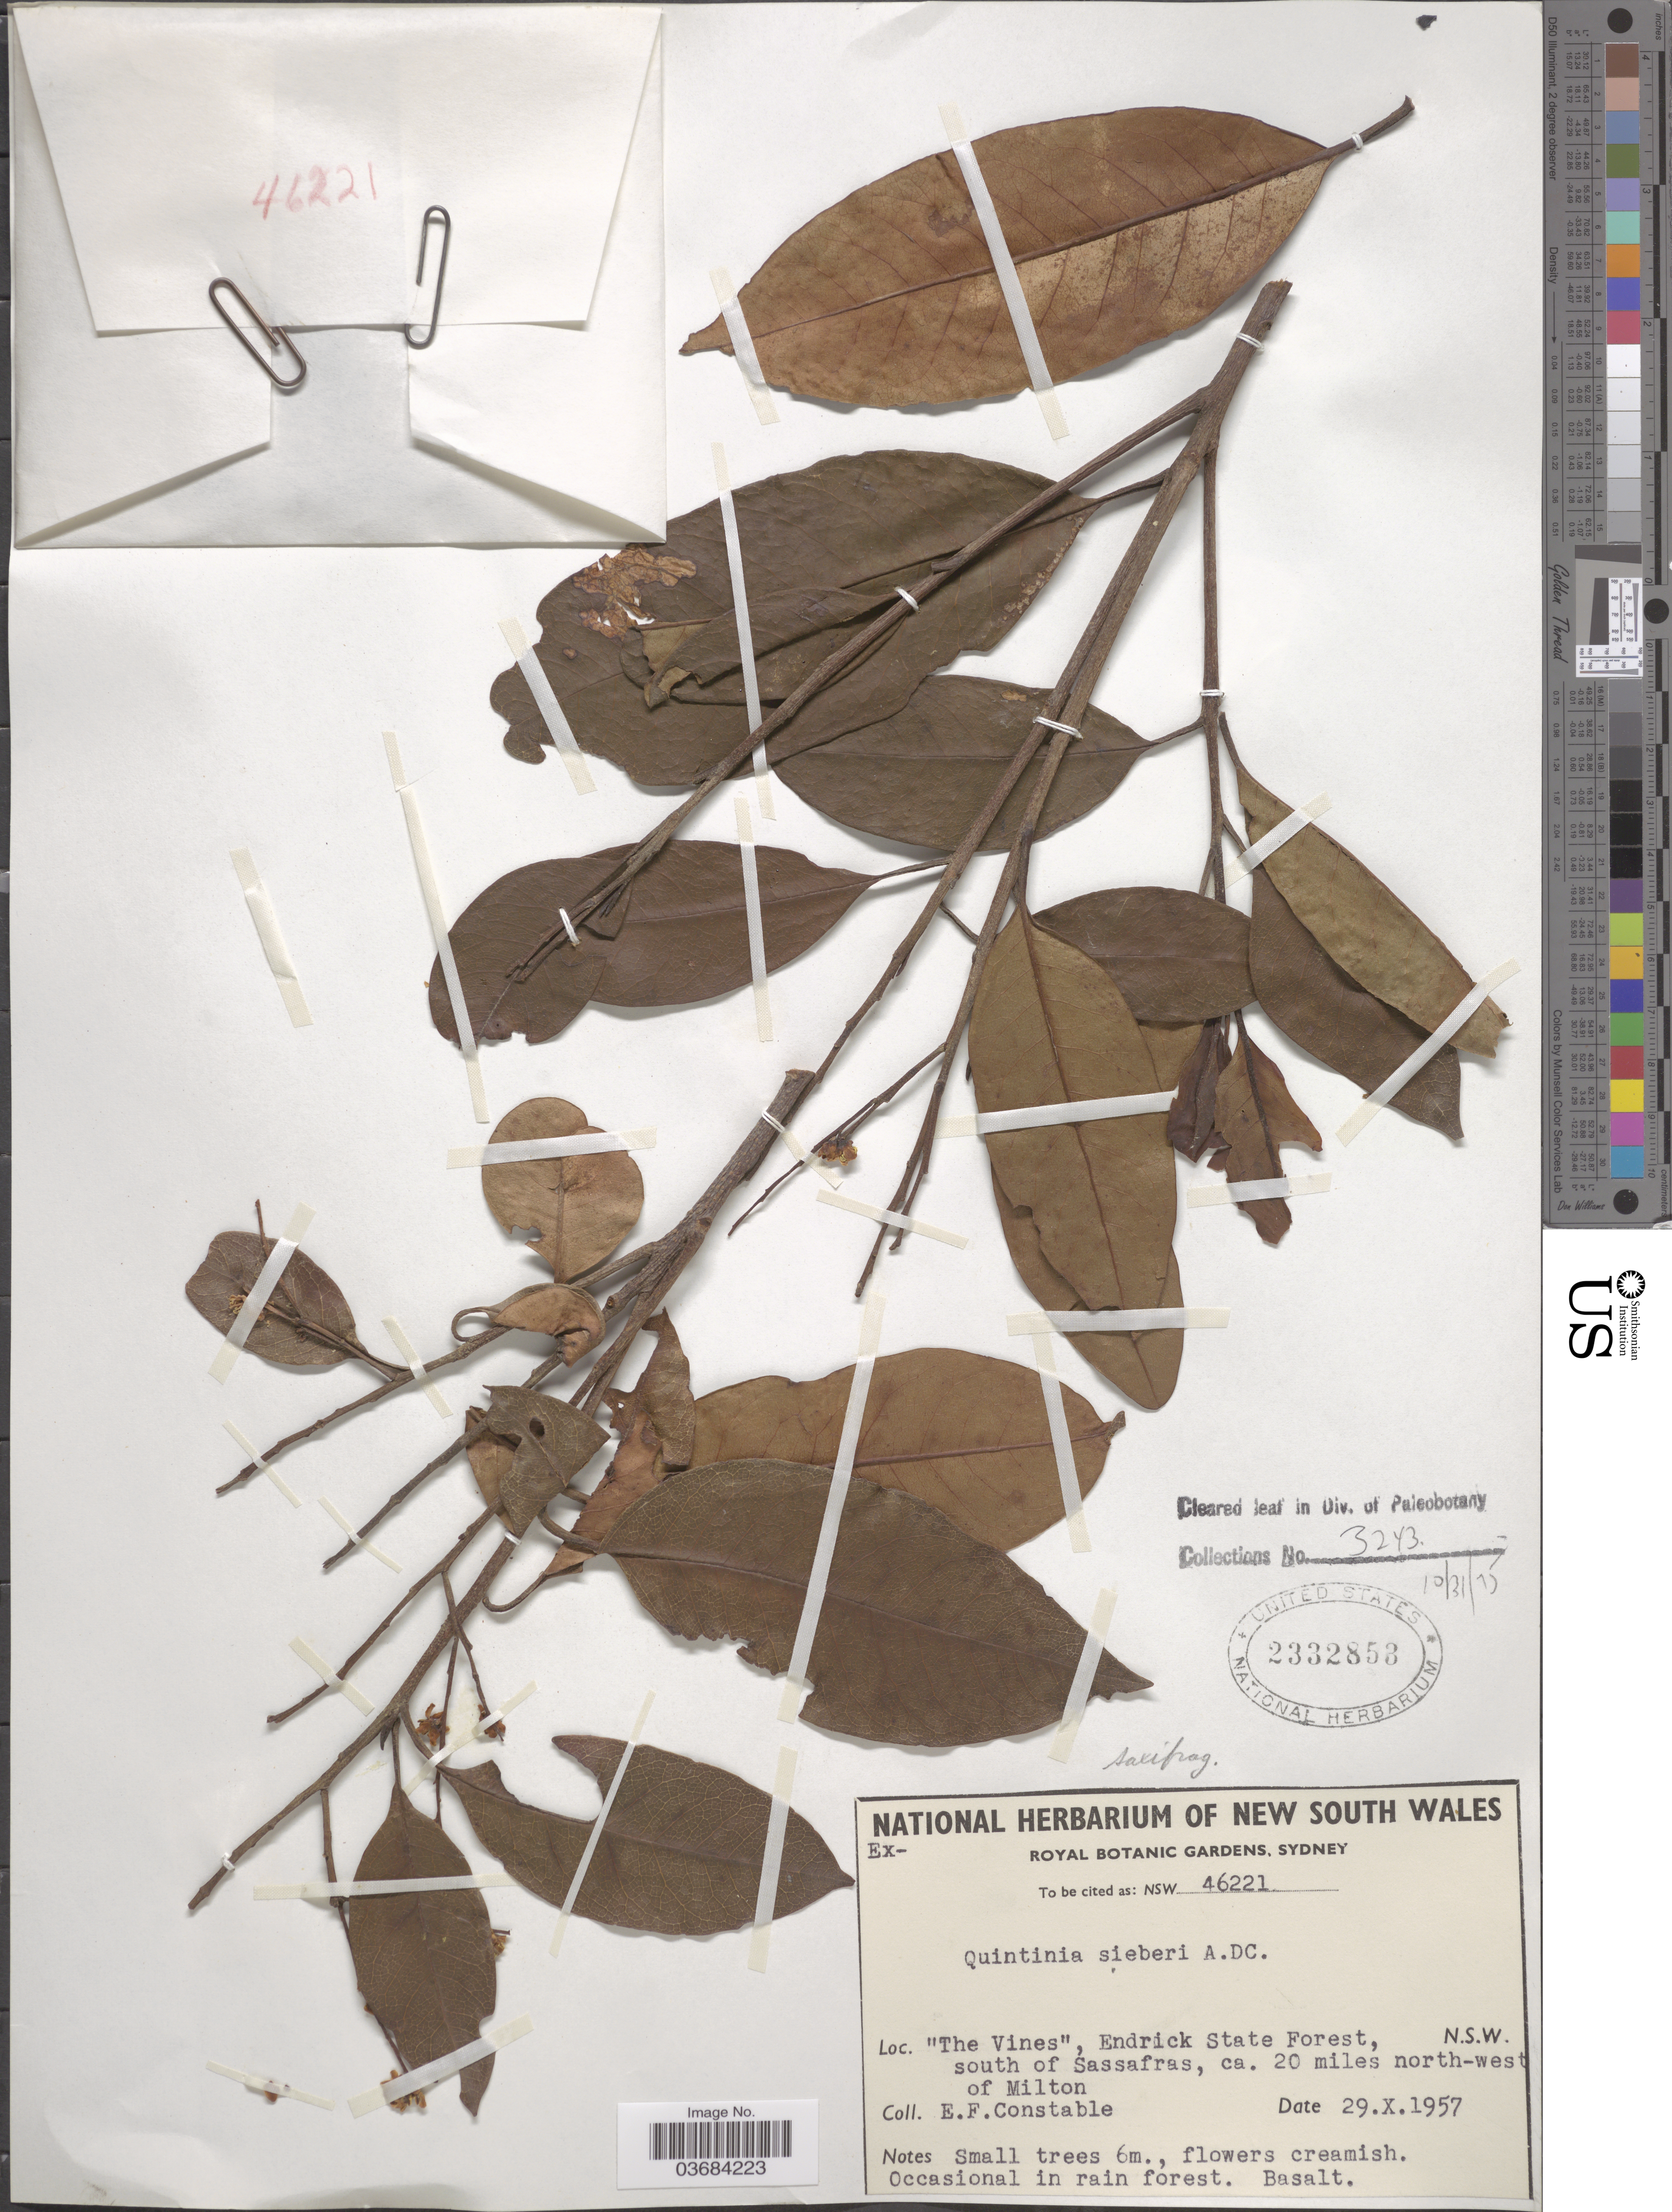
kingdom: Plantae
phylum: Tracheophyta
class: Magnoliopsida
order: Paracryphiales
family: Paracryphiaceae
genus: Quintinia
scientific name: Quintinia sieberi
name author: A. DC.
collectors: E. F. Constable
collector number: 46221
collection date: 1957-10-29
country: Australia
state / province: New South Wales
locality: The Vines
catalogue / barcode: US 2332853